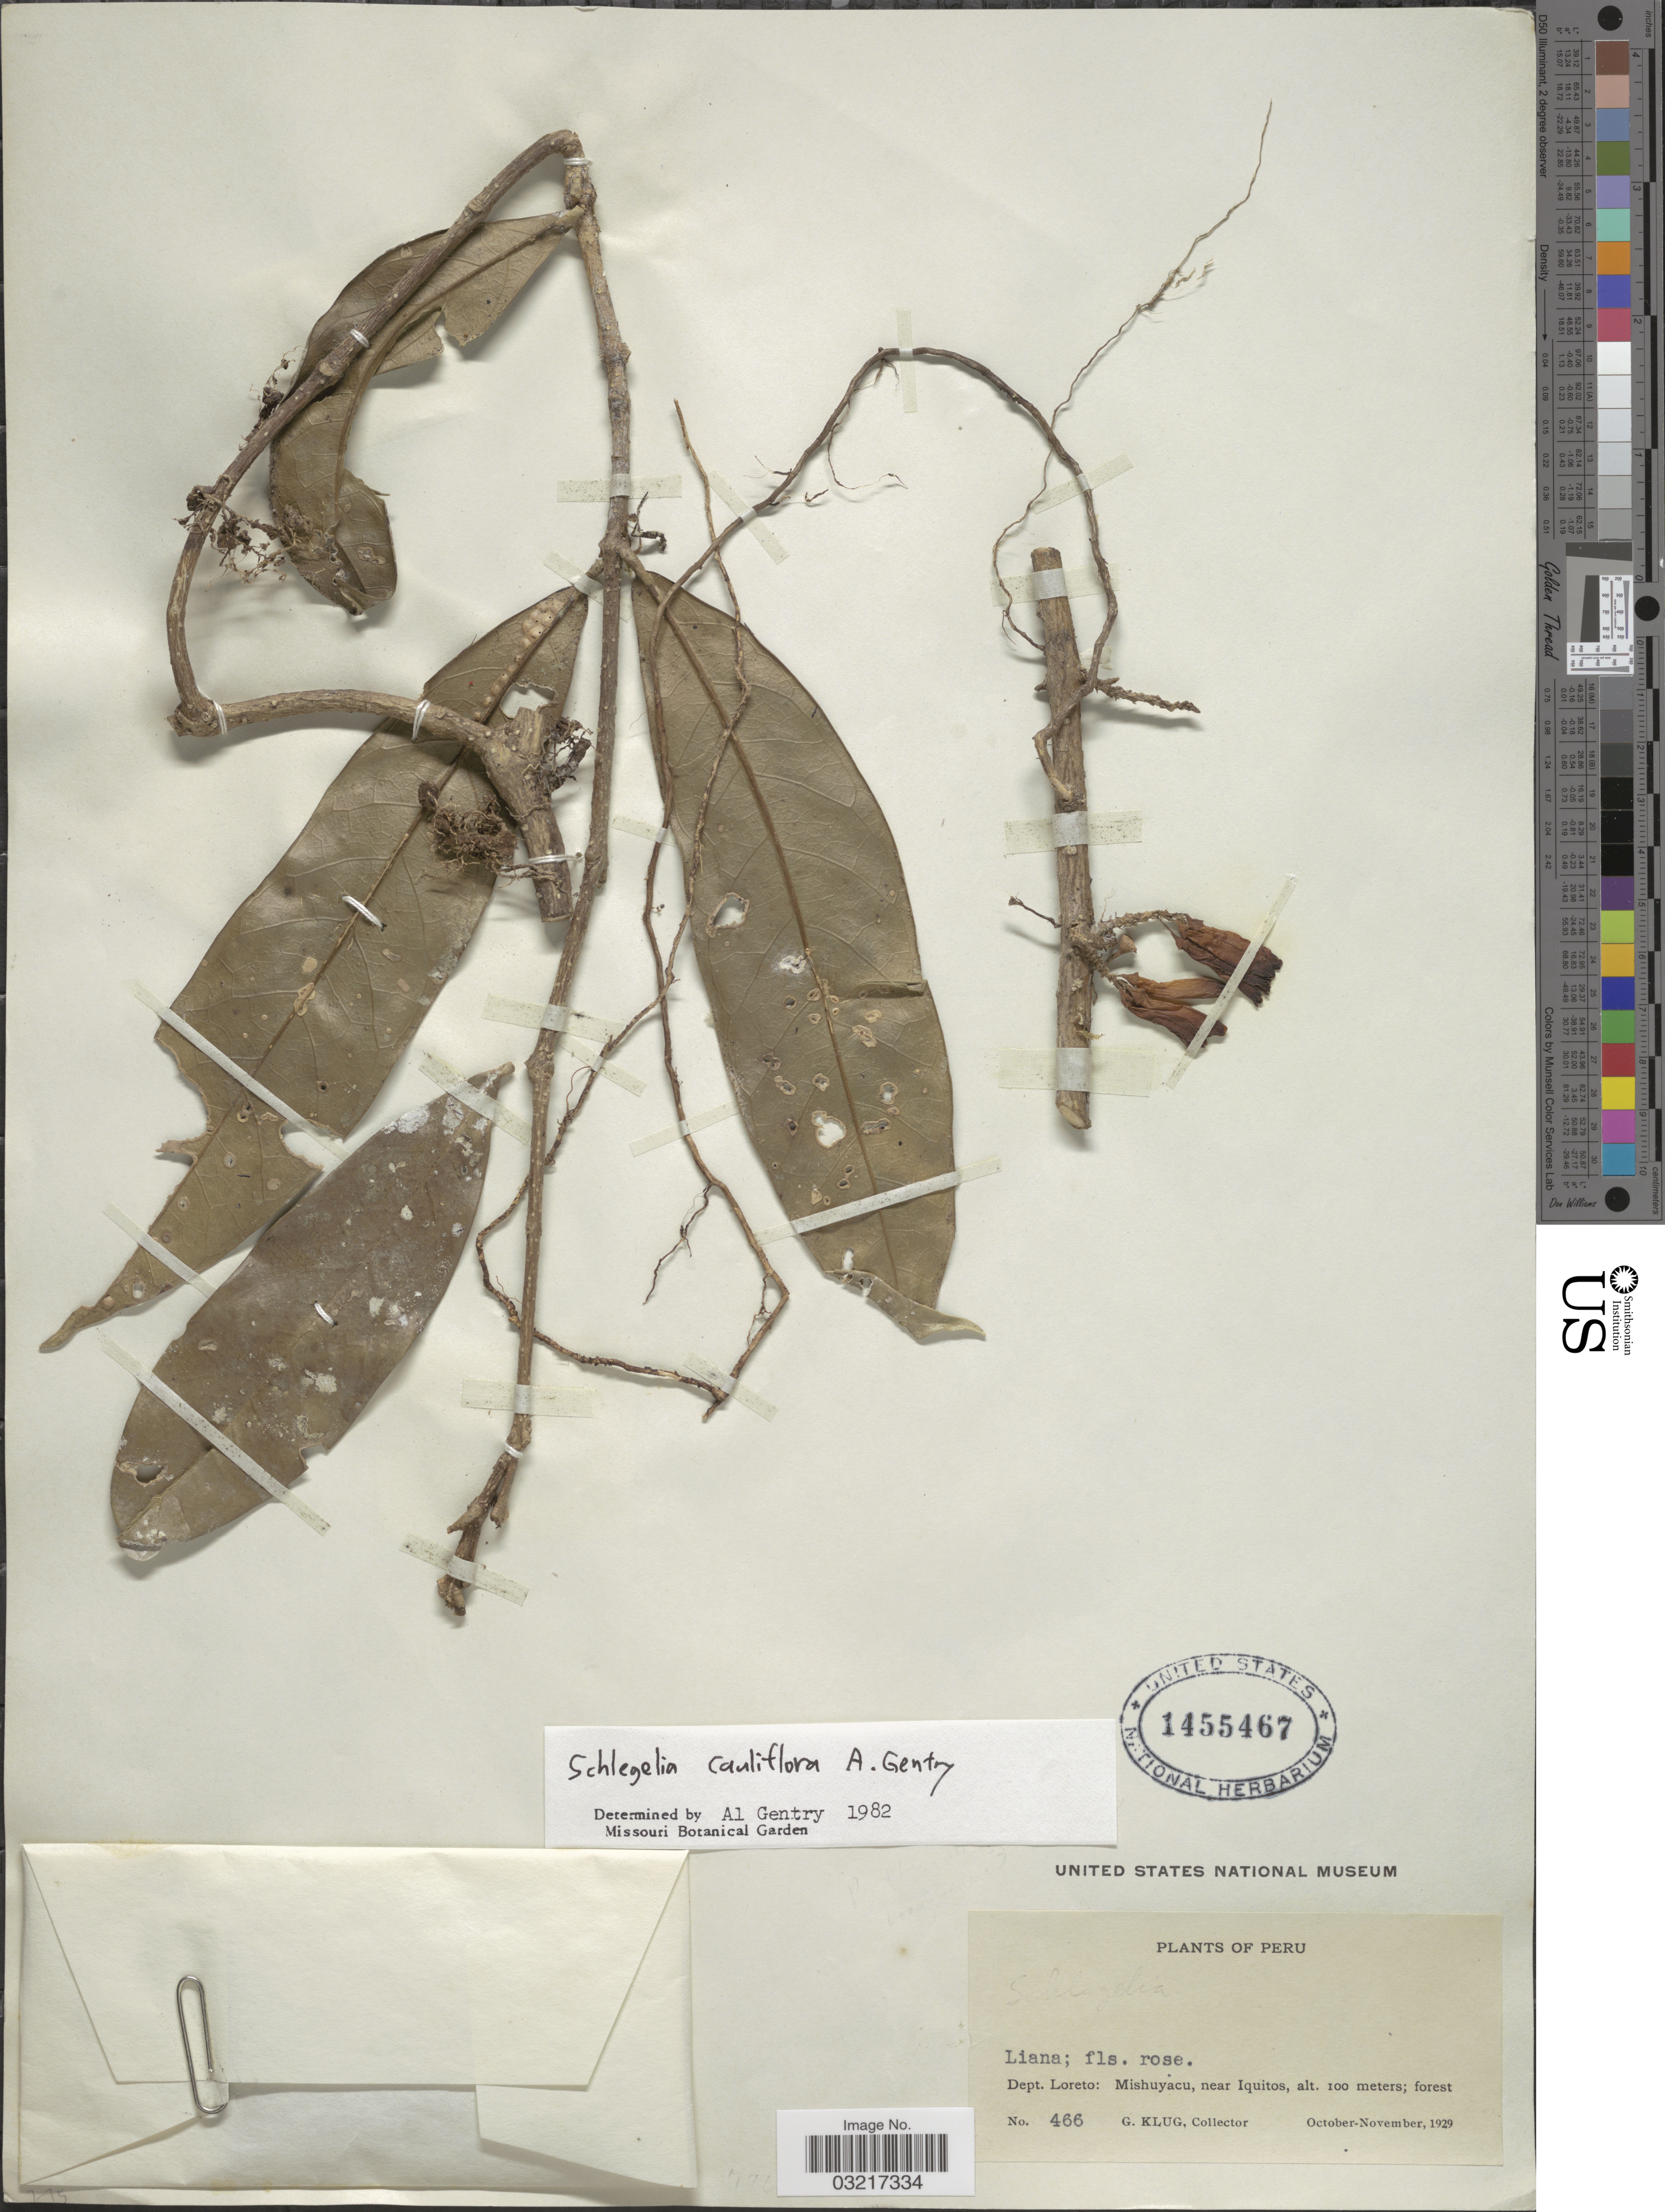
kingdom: Plantae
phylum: Tracheophyta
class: Magnoliopsida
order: Lamiales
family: Schlegeliaceae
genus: Schlegelia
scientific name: Schlegelia cauliflora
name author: A.H. Gentry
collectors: G. Klug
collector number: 466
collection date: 1929-10/1929-11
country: Peru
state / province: Loreto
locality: Dept. Loreto: Mishuyacu, near Iquitos.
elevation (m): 100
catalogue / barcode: US 1455467